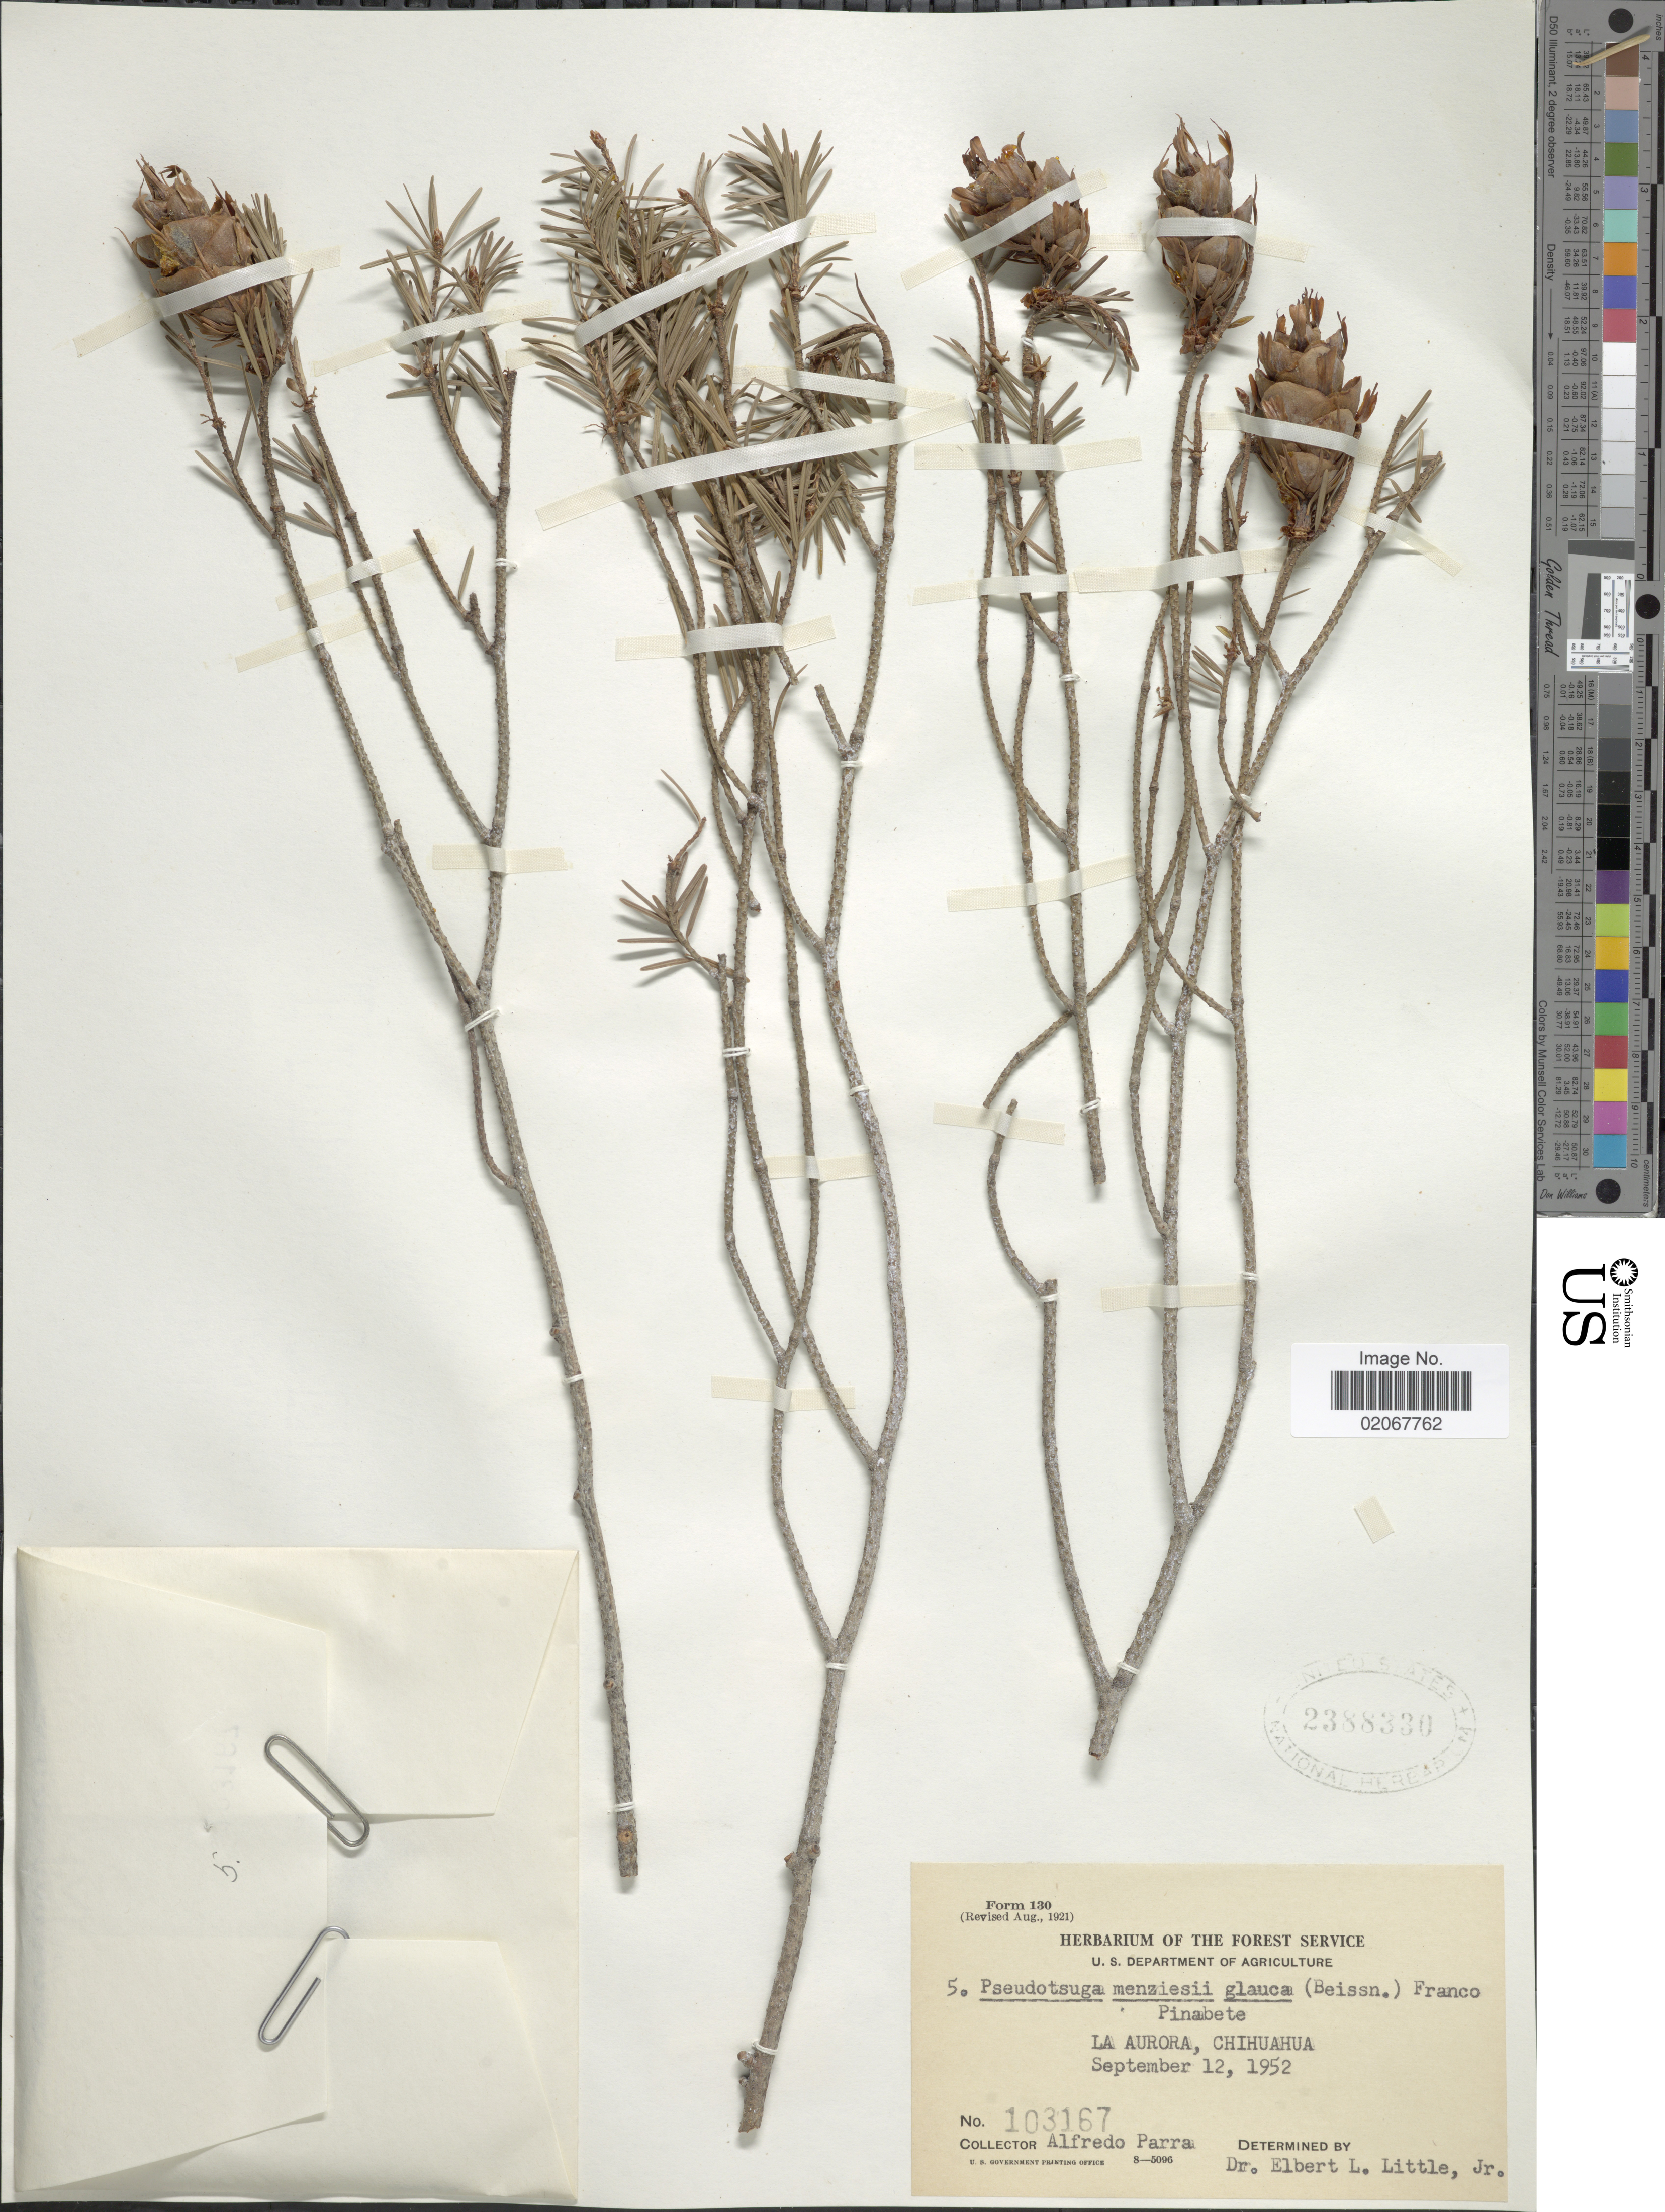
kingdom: Plantae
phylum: Tracheophyta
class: Pinopsida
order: Pinales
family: Pinaceae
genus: Pseudotsuga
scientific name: Pseudotsuga menziesii var. glauca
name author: (Beissn.) Franco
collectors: R. Parra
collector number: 103167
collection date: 1952-09-12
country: Mexico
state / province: Chihuahua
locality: La Aurora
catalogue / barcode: US 2388330